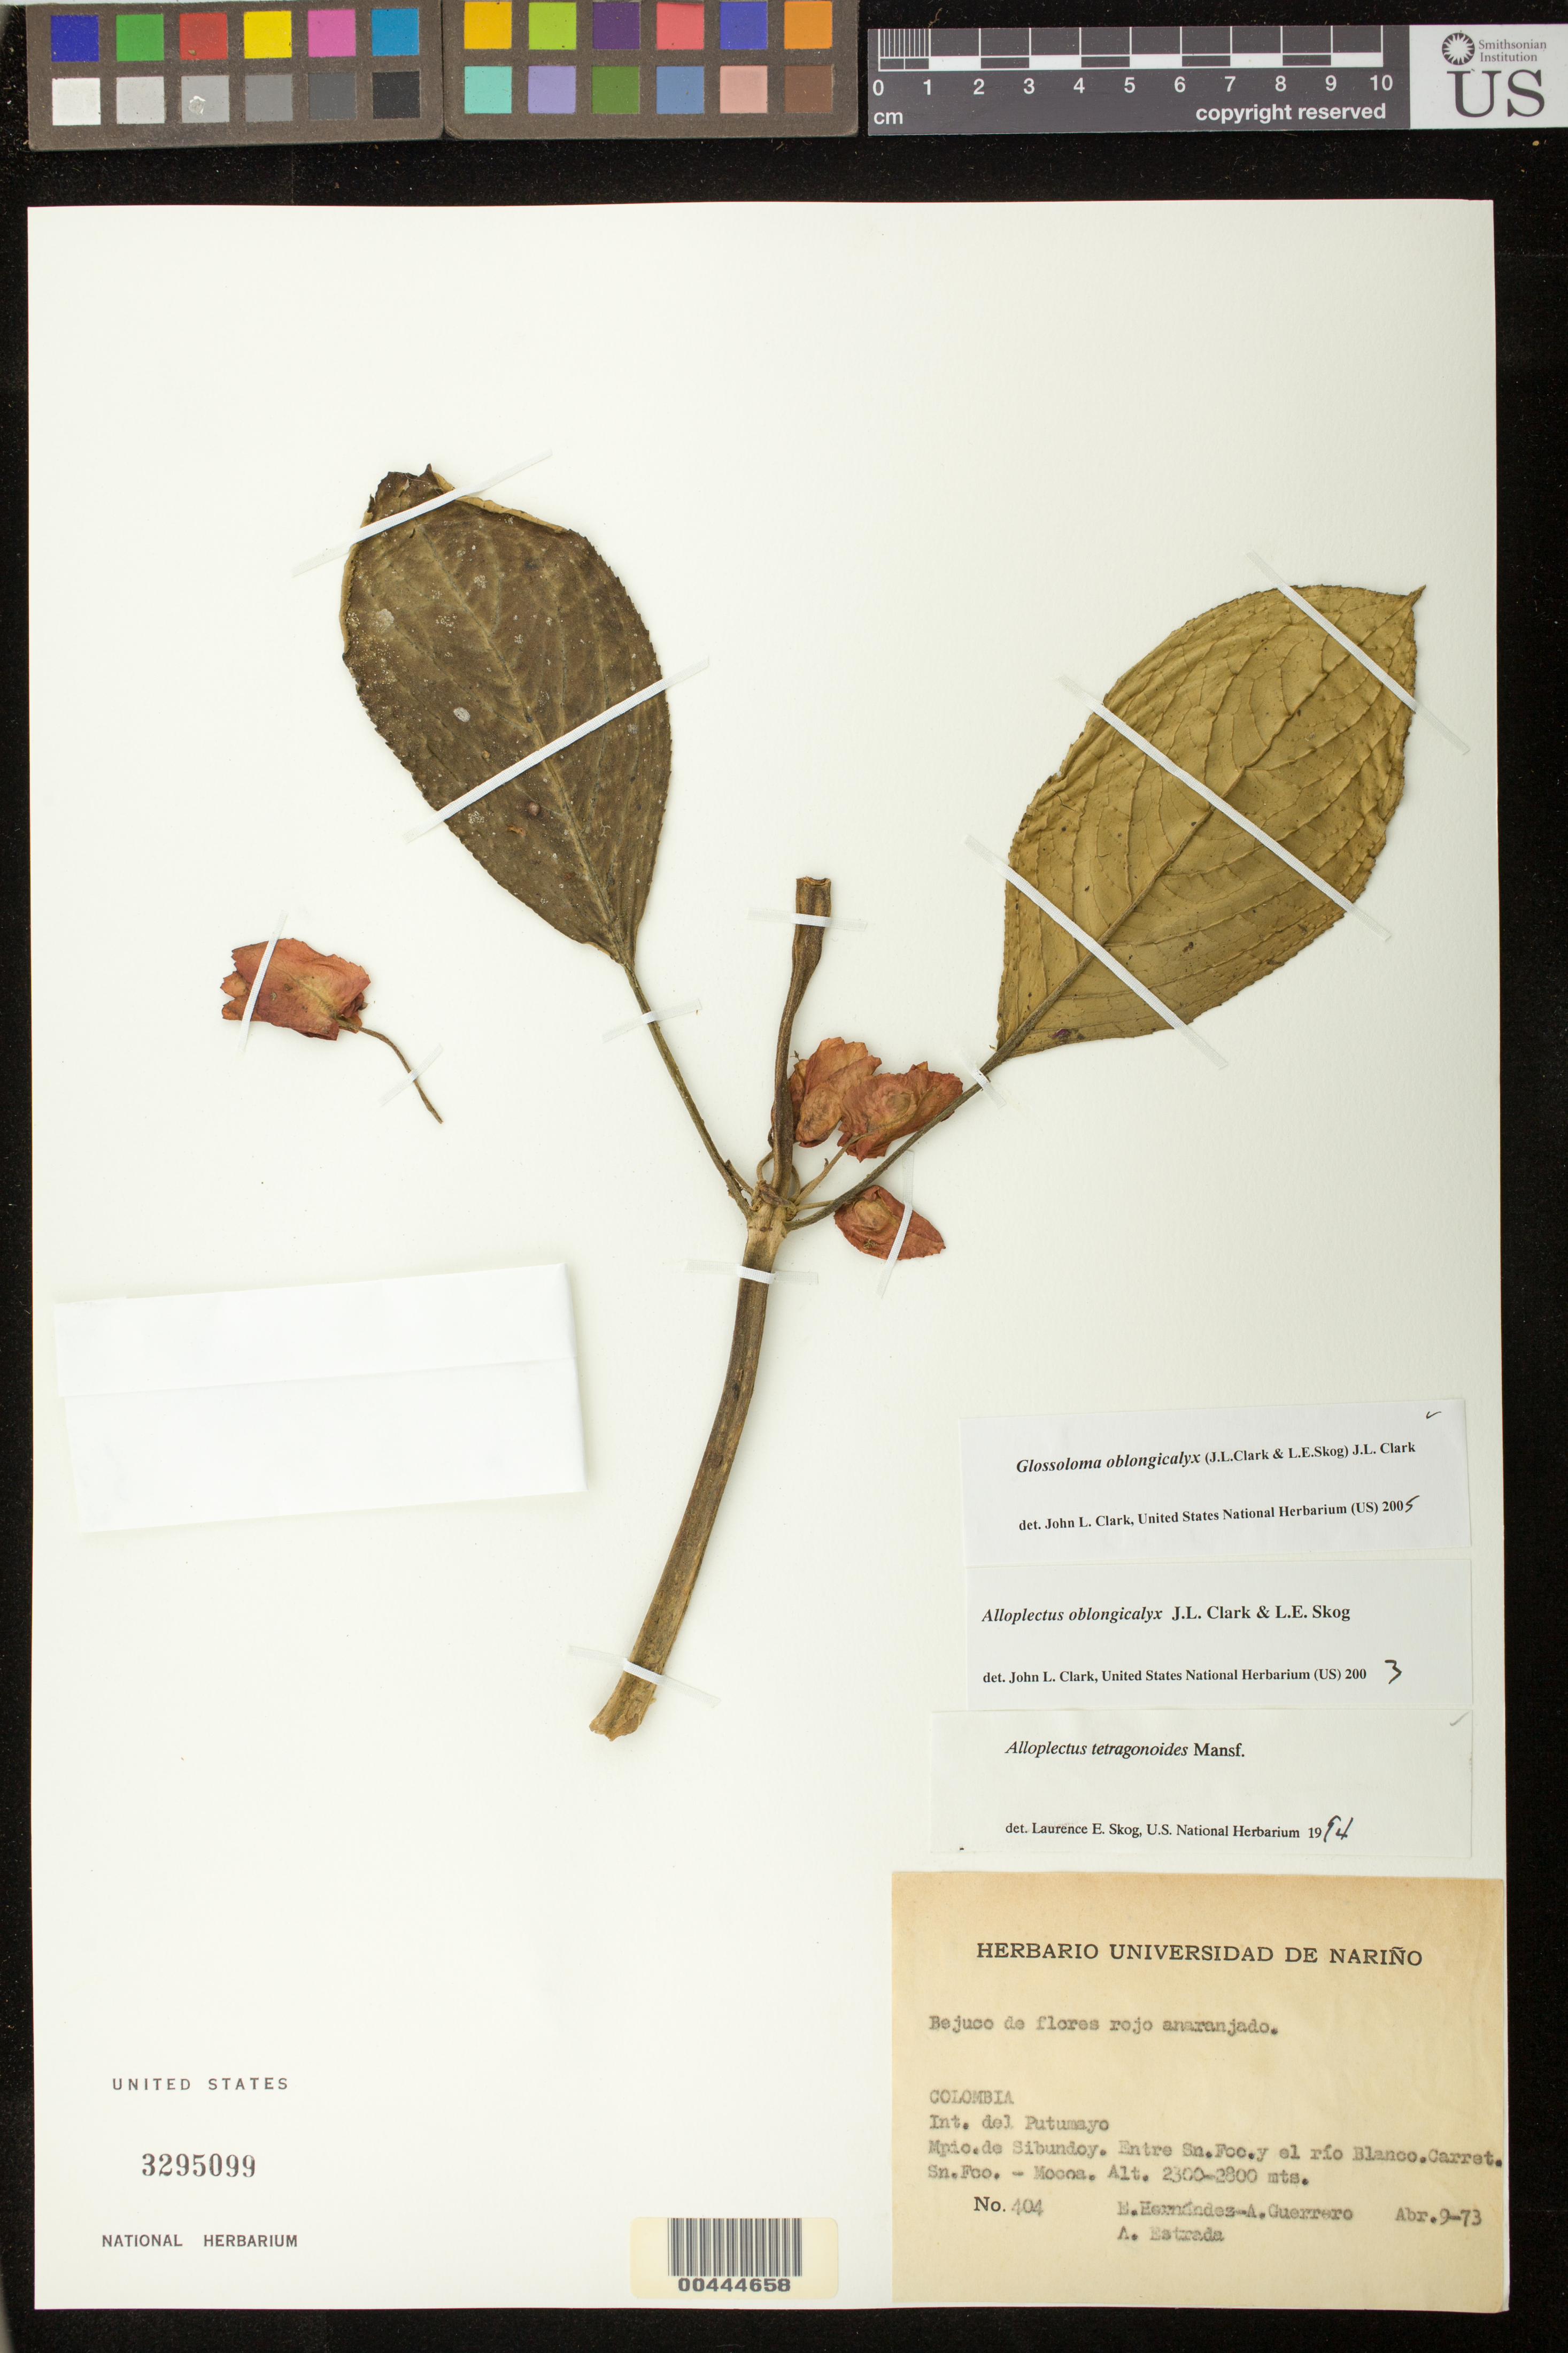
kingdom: Plantae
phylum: Tracheophyta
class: Magnoliopsida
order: Lamiales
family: Gesneriaceae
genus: Glossoloma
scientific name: Glossoloma oblongicalyx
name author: (J.L. Clark & L.E. Skog) J.L. Clark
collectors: E. Hernández, A. Guerrero & A. Estrada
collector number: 404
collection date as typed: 09 Apr 1973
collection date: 1973-04-09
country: Colombia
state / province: Putumayo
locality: Mpio. de Sibundoy, entre Sn. Foc. y el río Blanco, Carret. Sn. Fco.-Mocoa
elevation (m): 2300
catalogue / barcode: US 3295099